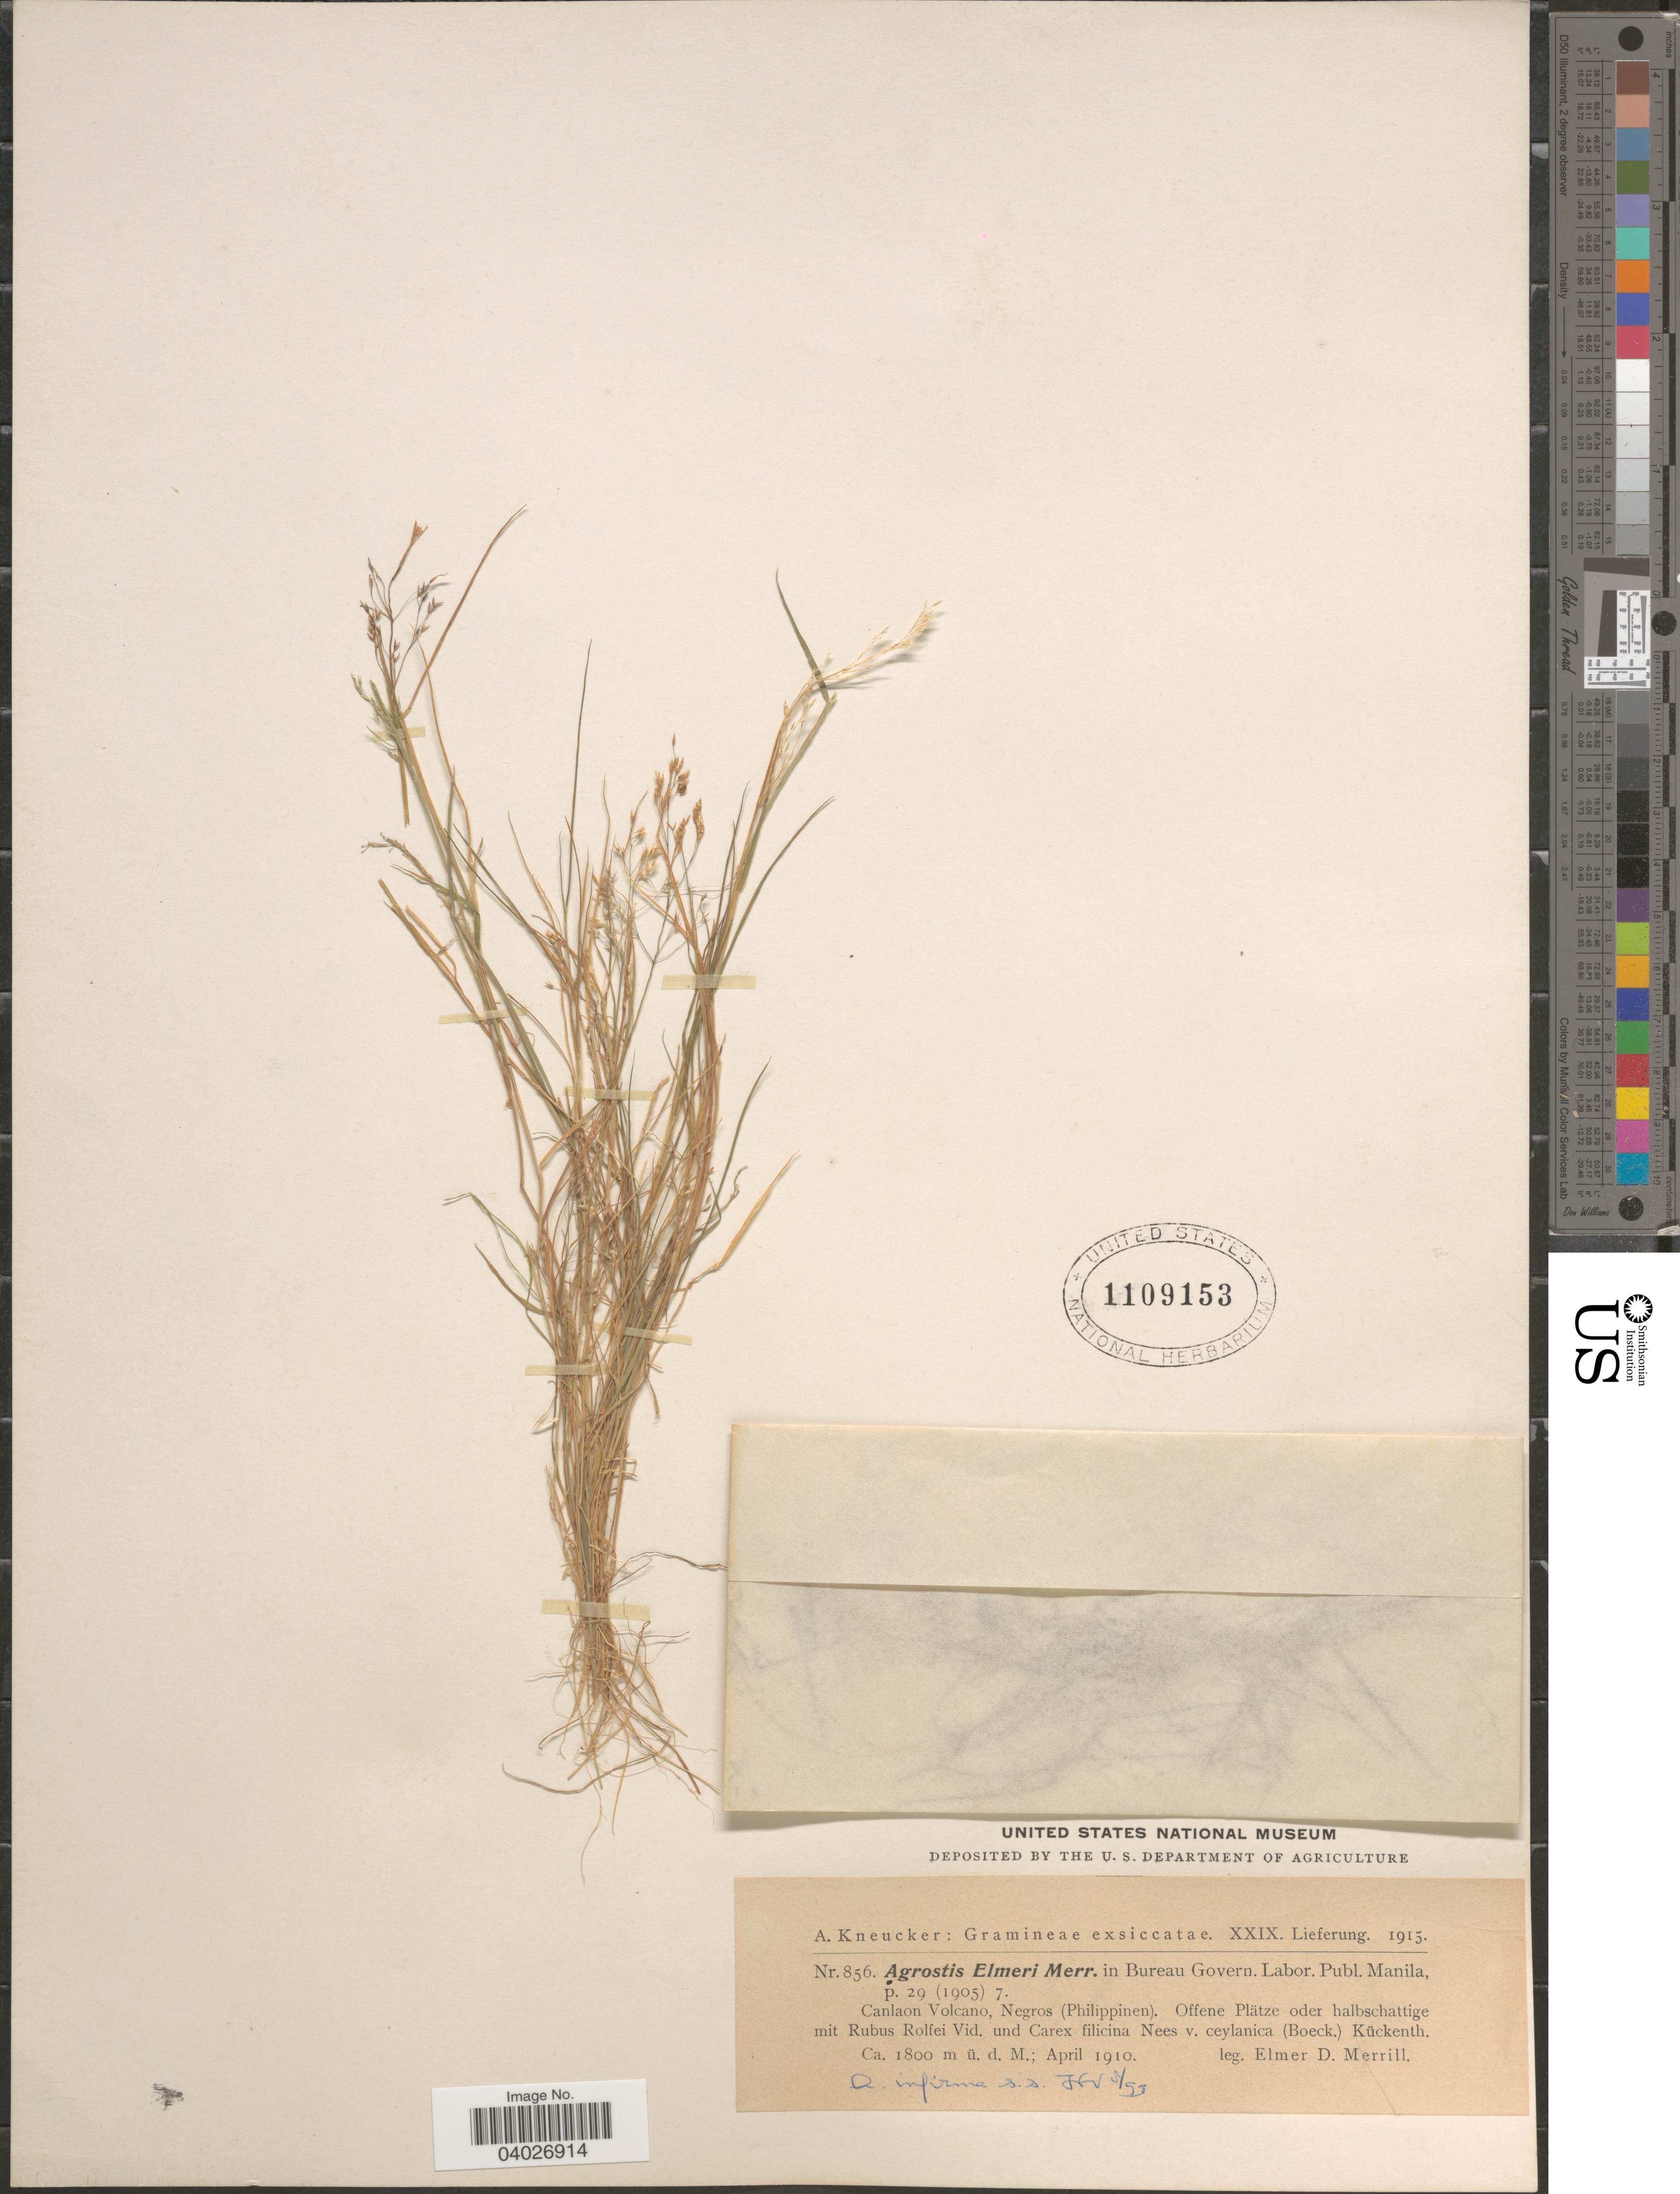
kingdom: Plantae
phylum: Tracheophyta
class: Liliopsida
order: Poales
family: Poaceae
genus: Agrostis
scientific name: Agrostis infirma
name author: Büse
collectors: E. D. Merrill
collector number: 856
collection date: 1910-04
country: Philippines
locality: Canlaon Volcano, Negros.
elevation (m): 1800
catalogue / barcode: US 1109153